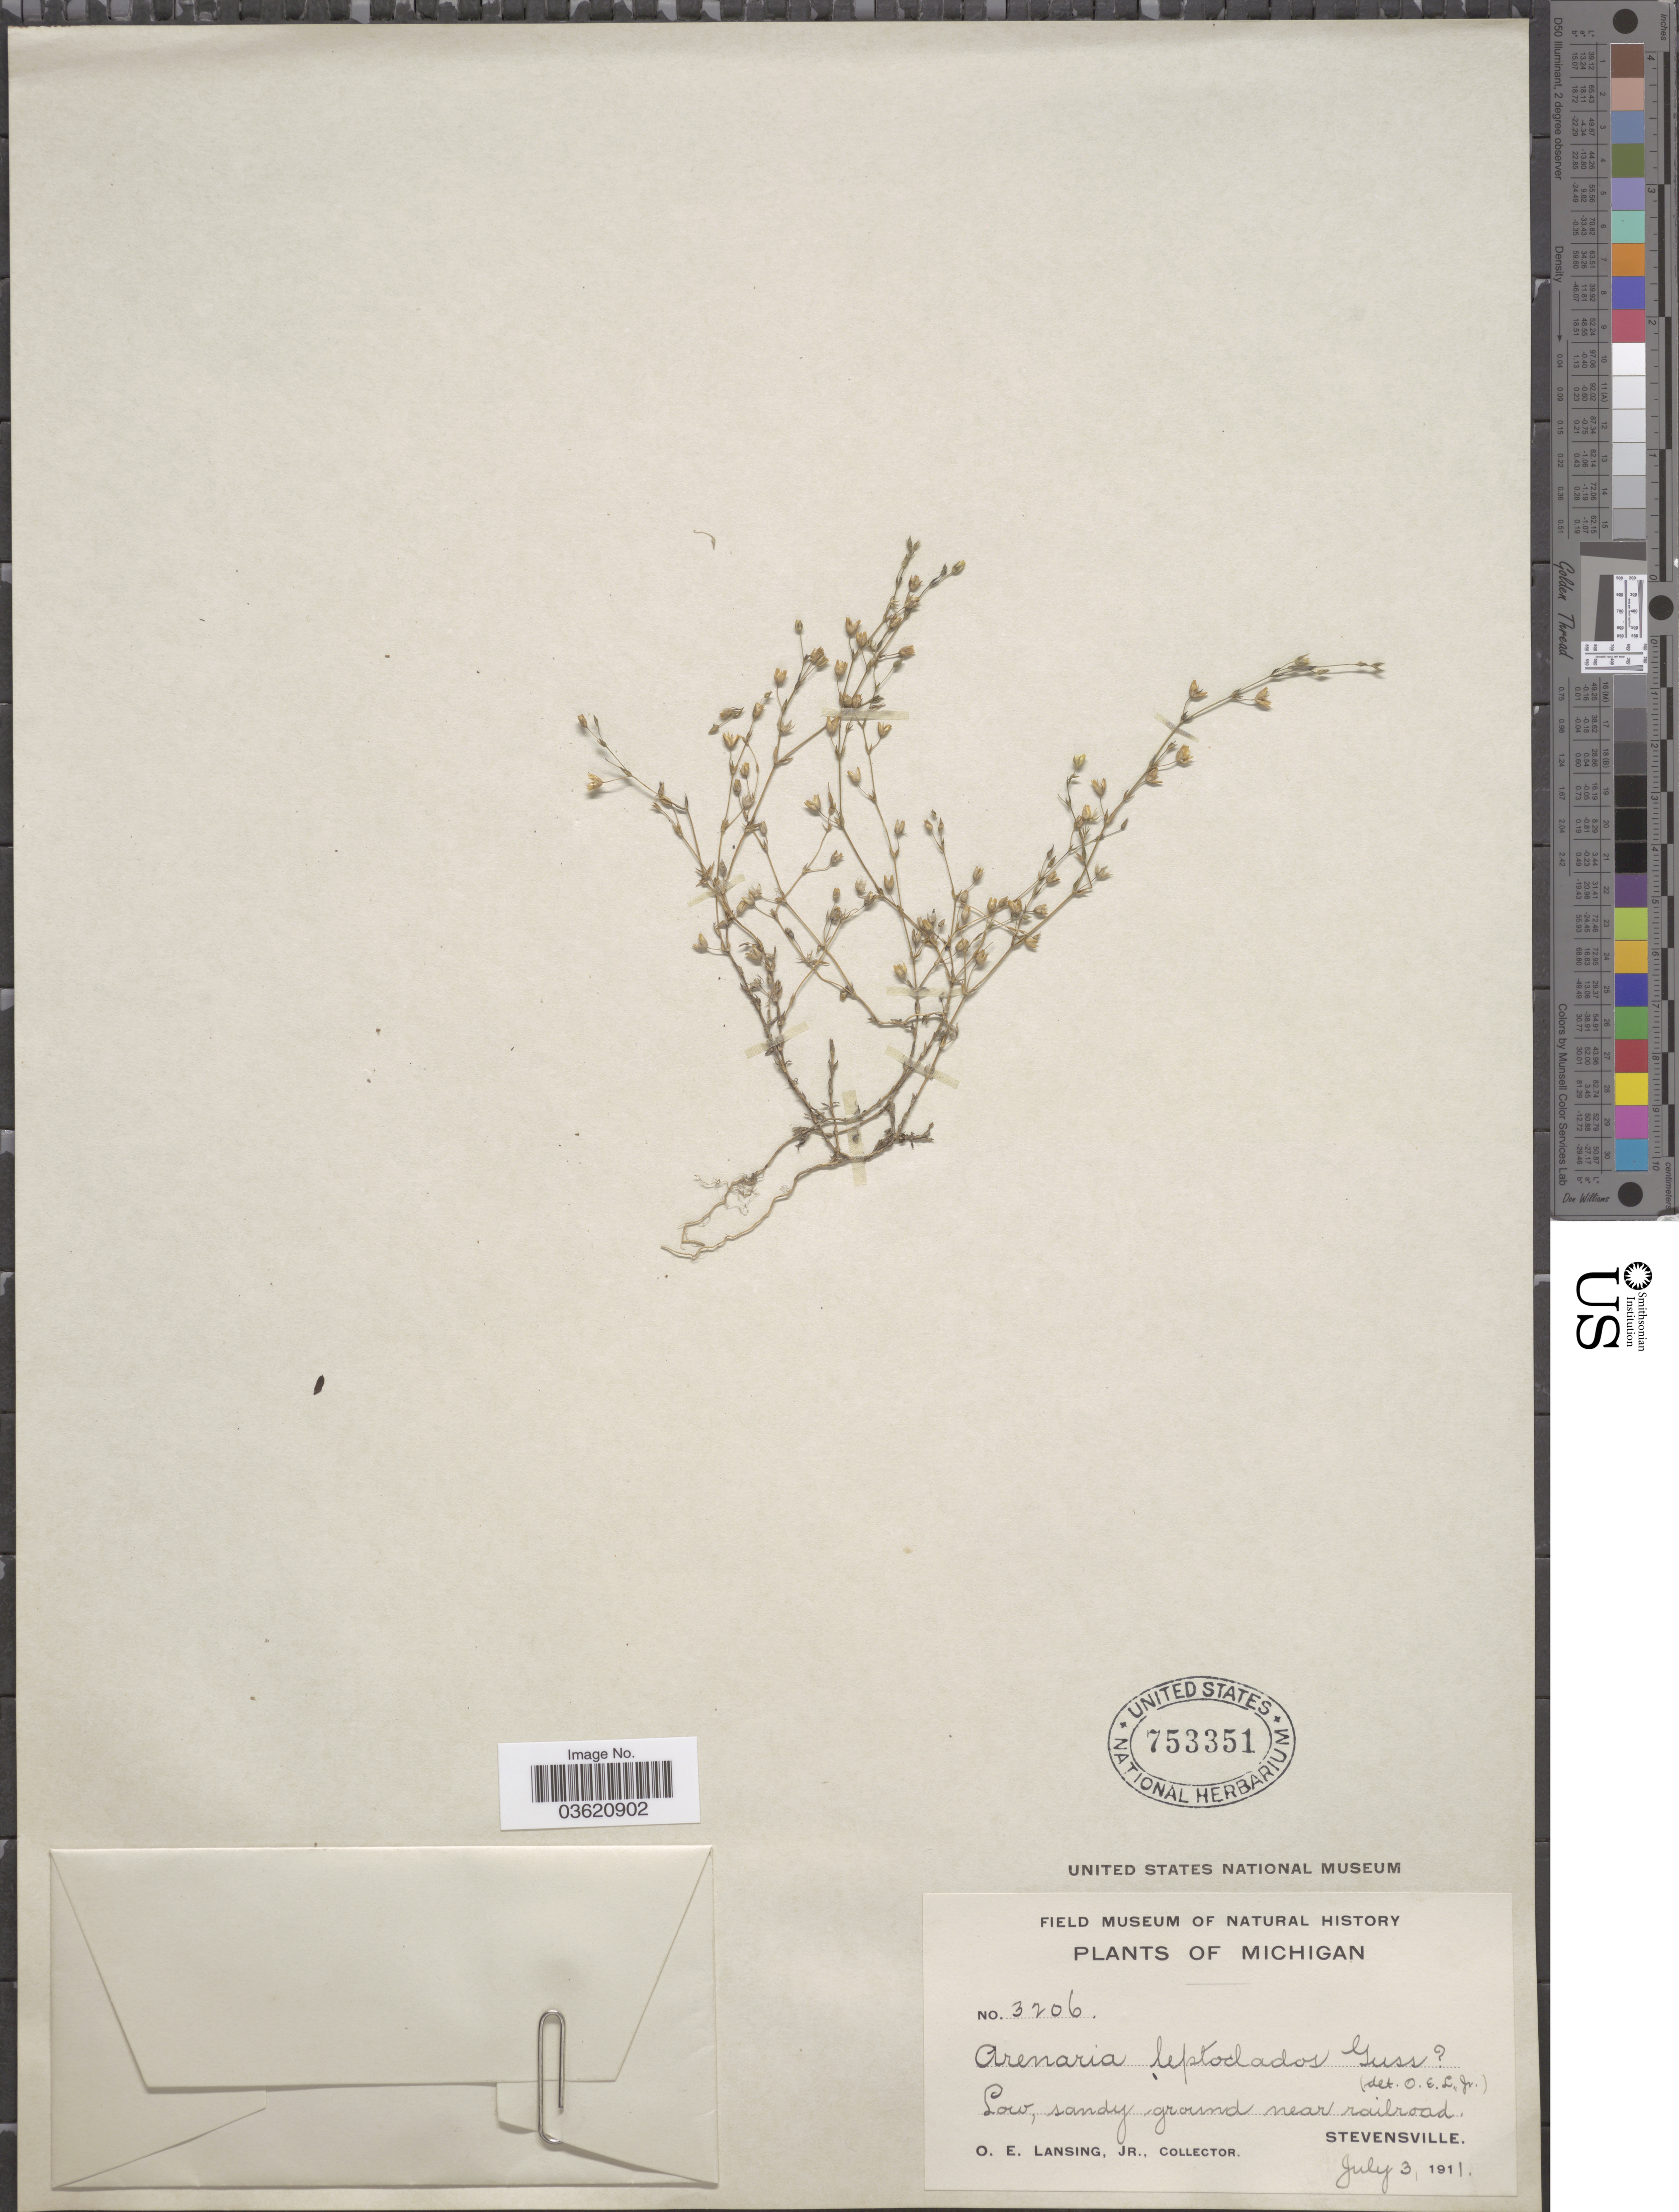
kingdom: Plantae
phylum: Tracheophyta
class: Magnoliopsida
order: Caryophyllales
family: Caryophyllaceae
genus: Arenaria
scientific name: Arenaria leptoclados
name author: (Rchb.) Gussone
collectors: O. Lansing Jr.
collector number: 3206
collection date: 1911-07-03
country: United States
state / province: Michigan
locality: Near railroad. Stevensville.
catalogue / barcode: US 753351